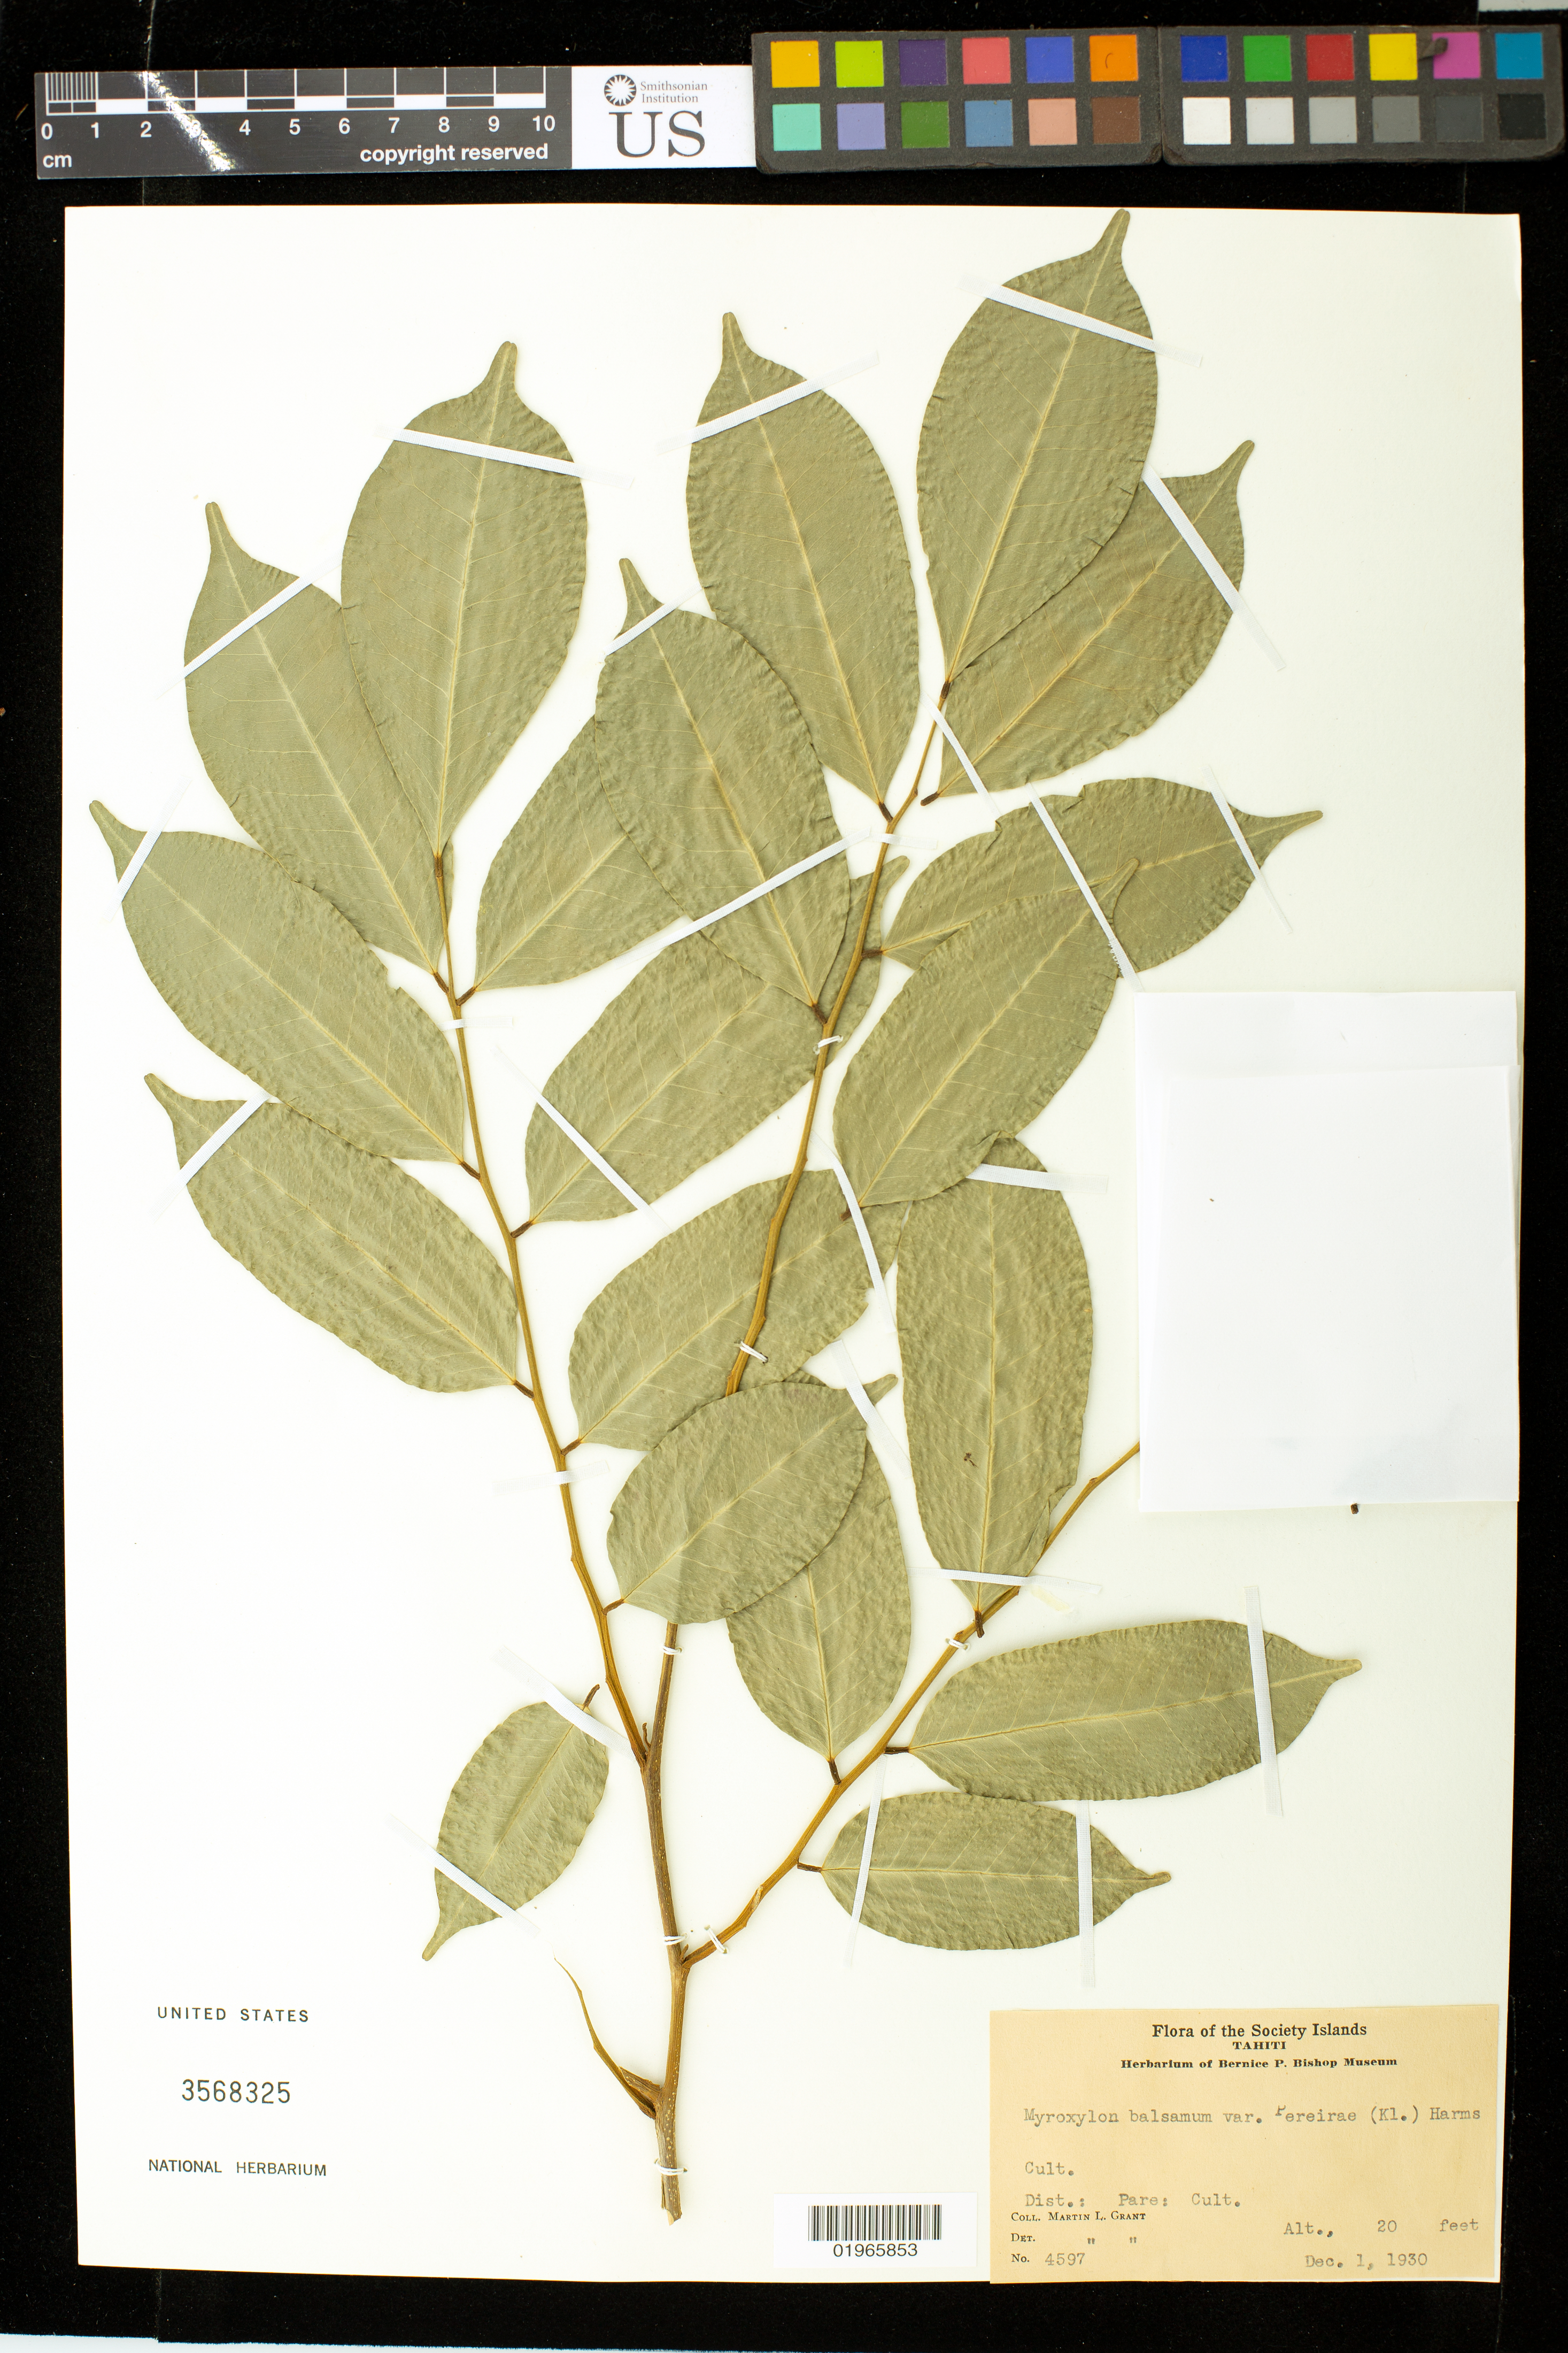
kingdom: Plantae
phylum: Tracheophyta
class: Magnoliopsida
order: Fabales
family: Fabaceae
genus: Myroxylon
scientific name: Myroxylon balsamum var. pereirae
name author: (Royle) Harms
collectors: M. L. Grant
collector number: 4597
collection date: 1930-12-01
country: French Polynesia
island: Tahiti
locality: District Pare.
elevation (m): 6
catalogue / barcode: US 3568325